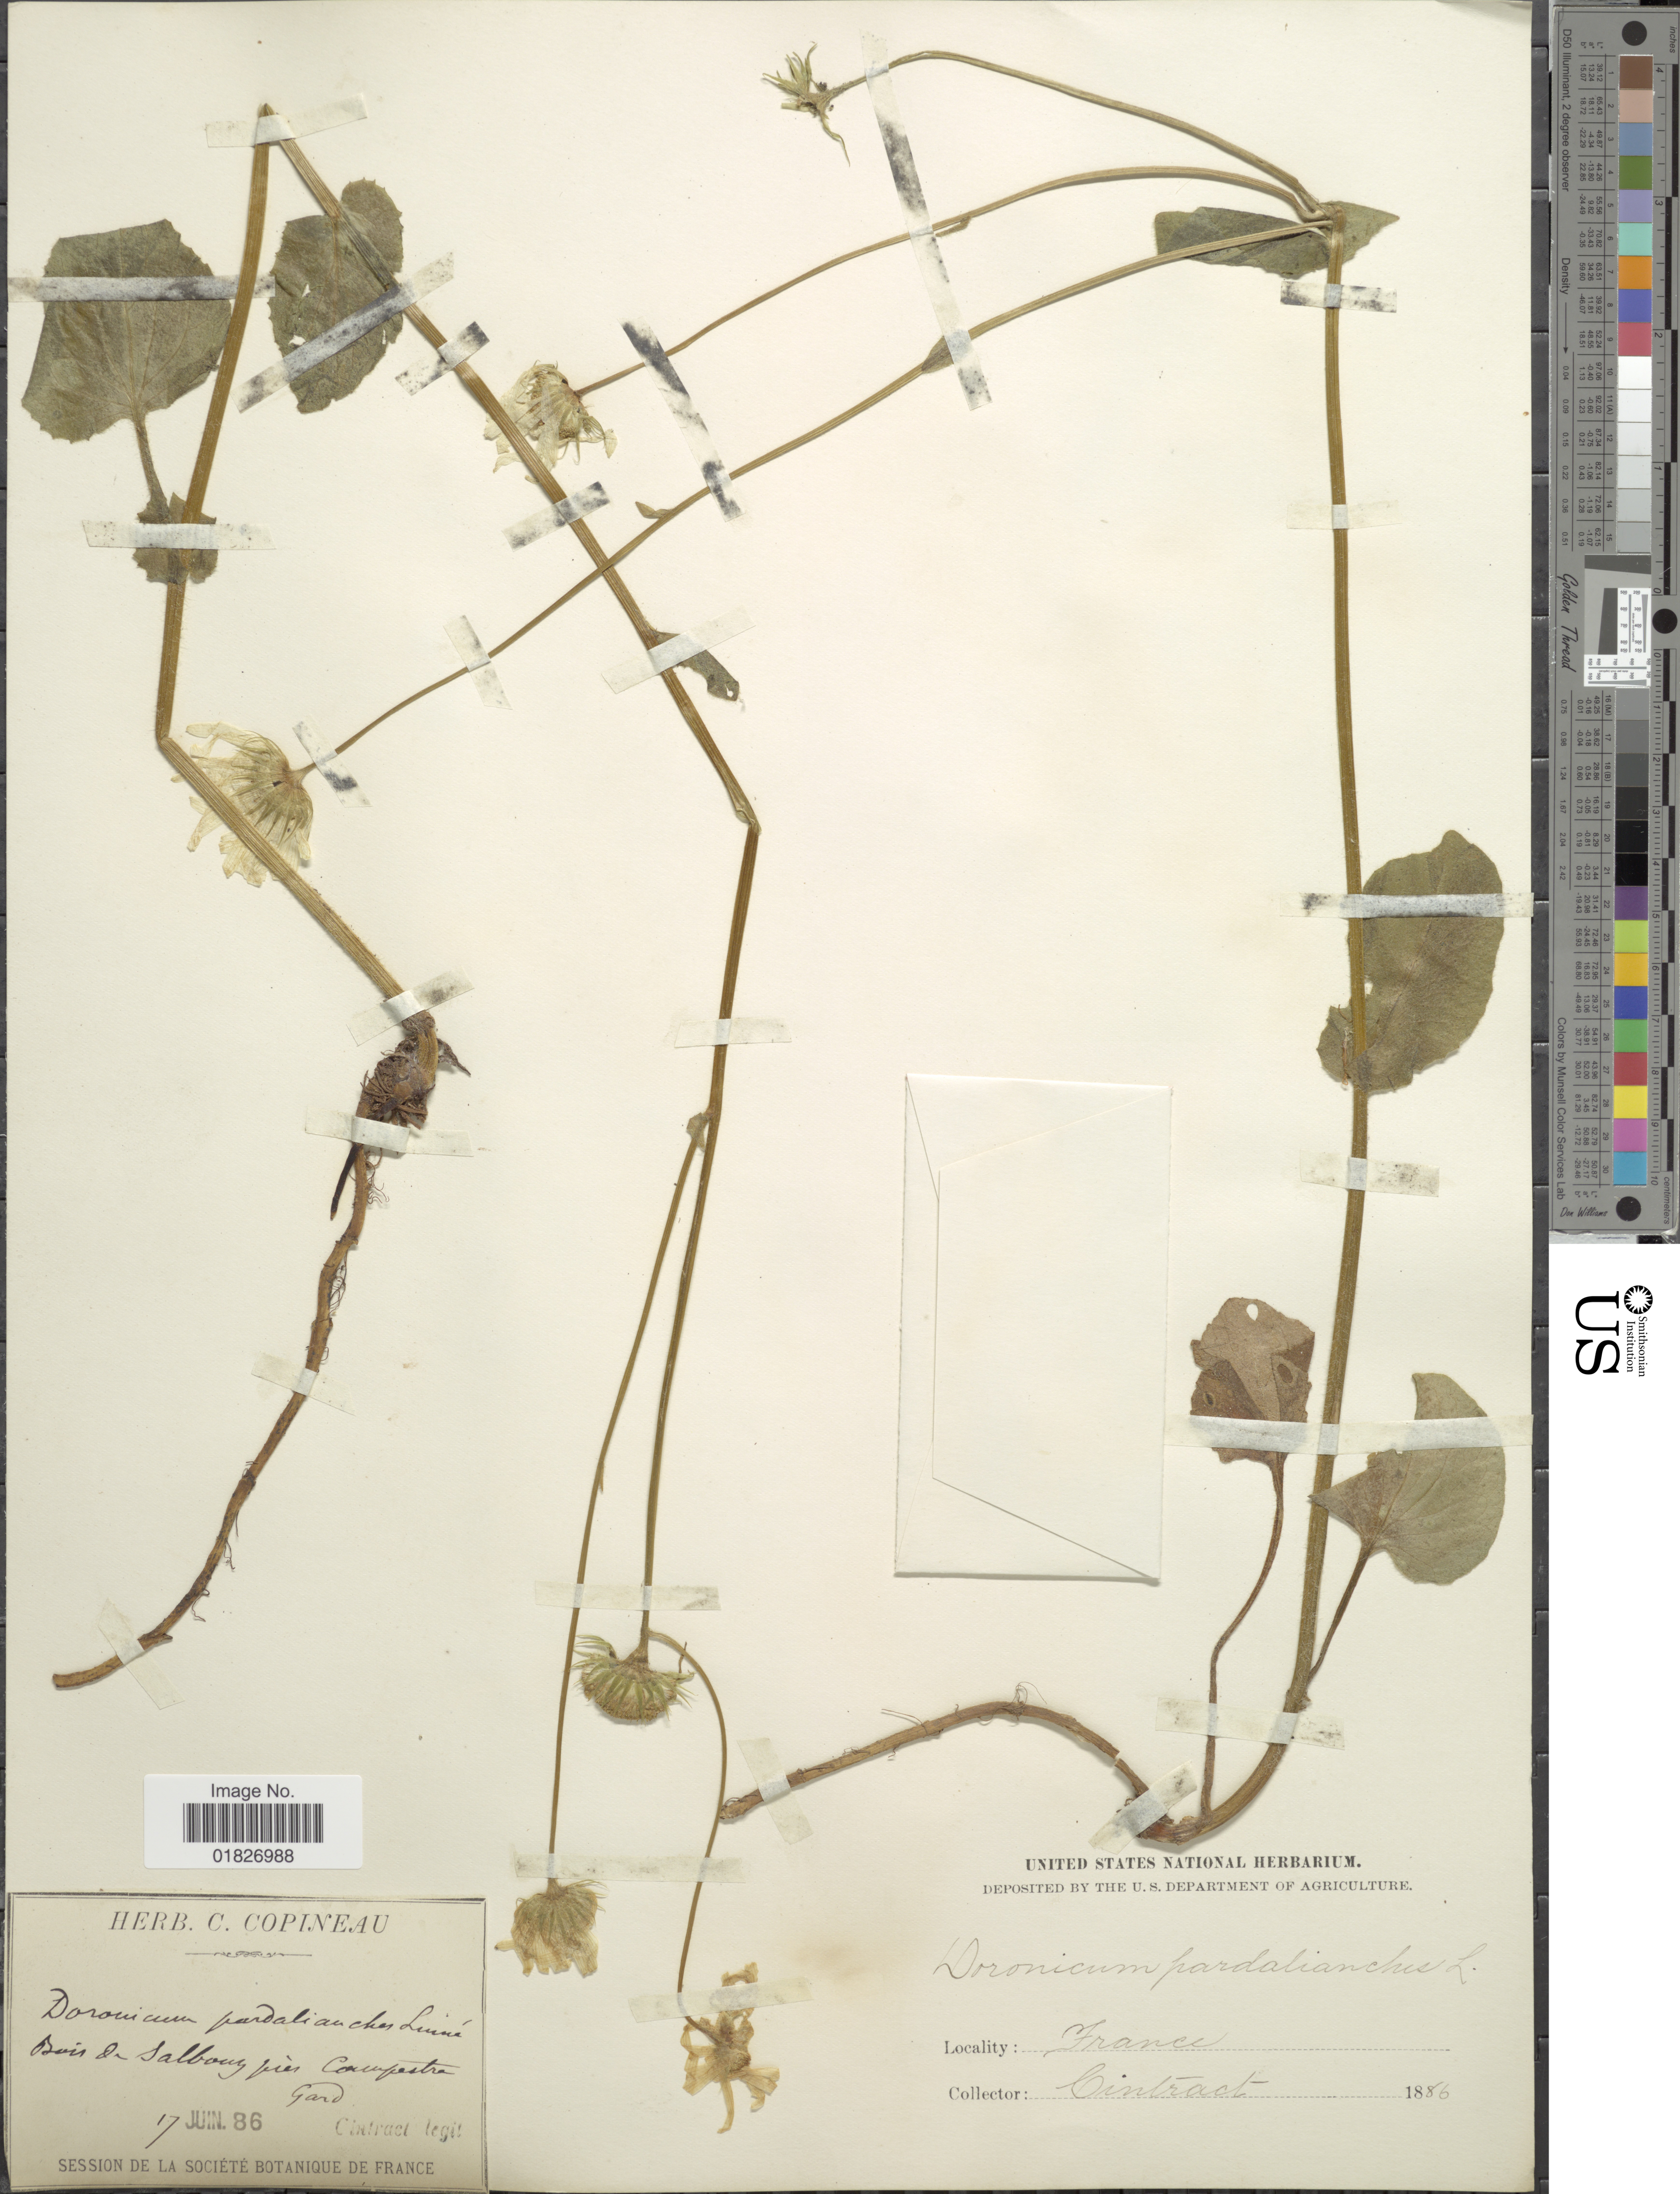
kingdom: Plantae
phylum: Tracheophyta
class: Magnoliopsida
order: Asterales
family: Asteraceae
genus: Doronicum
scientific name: Doronicum pardalianches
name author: L.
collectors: Cintract, --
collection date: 1886-06-17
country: France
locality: Bois de Salboug pres Campestre Gard